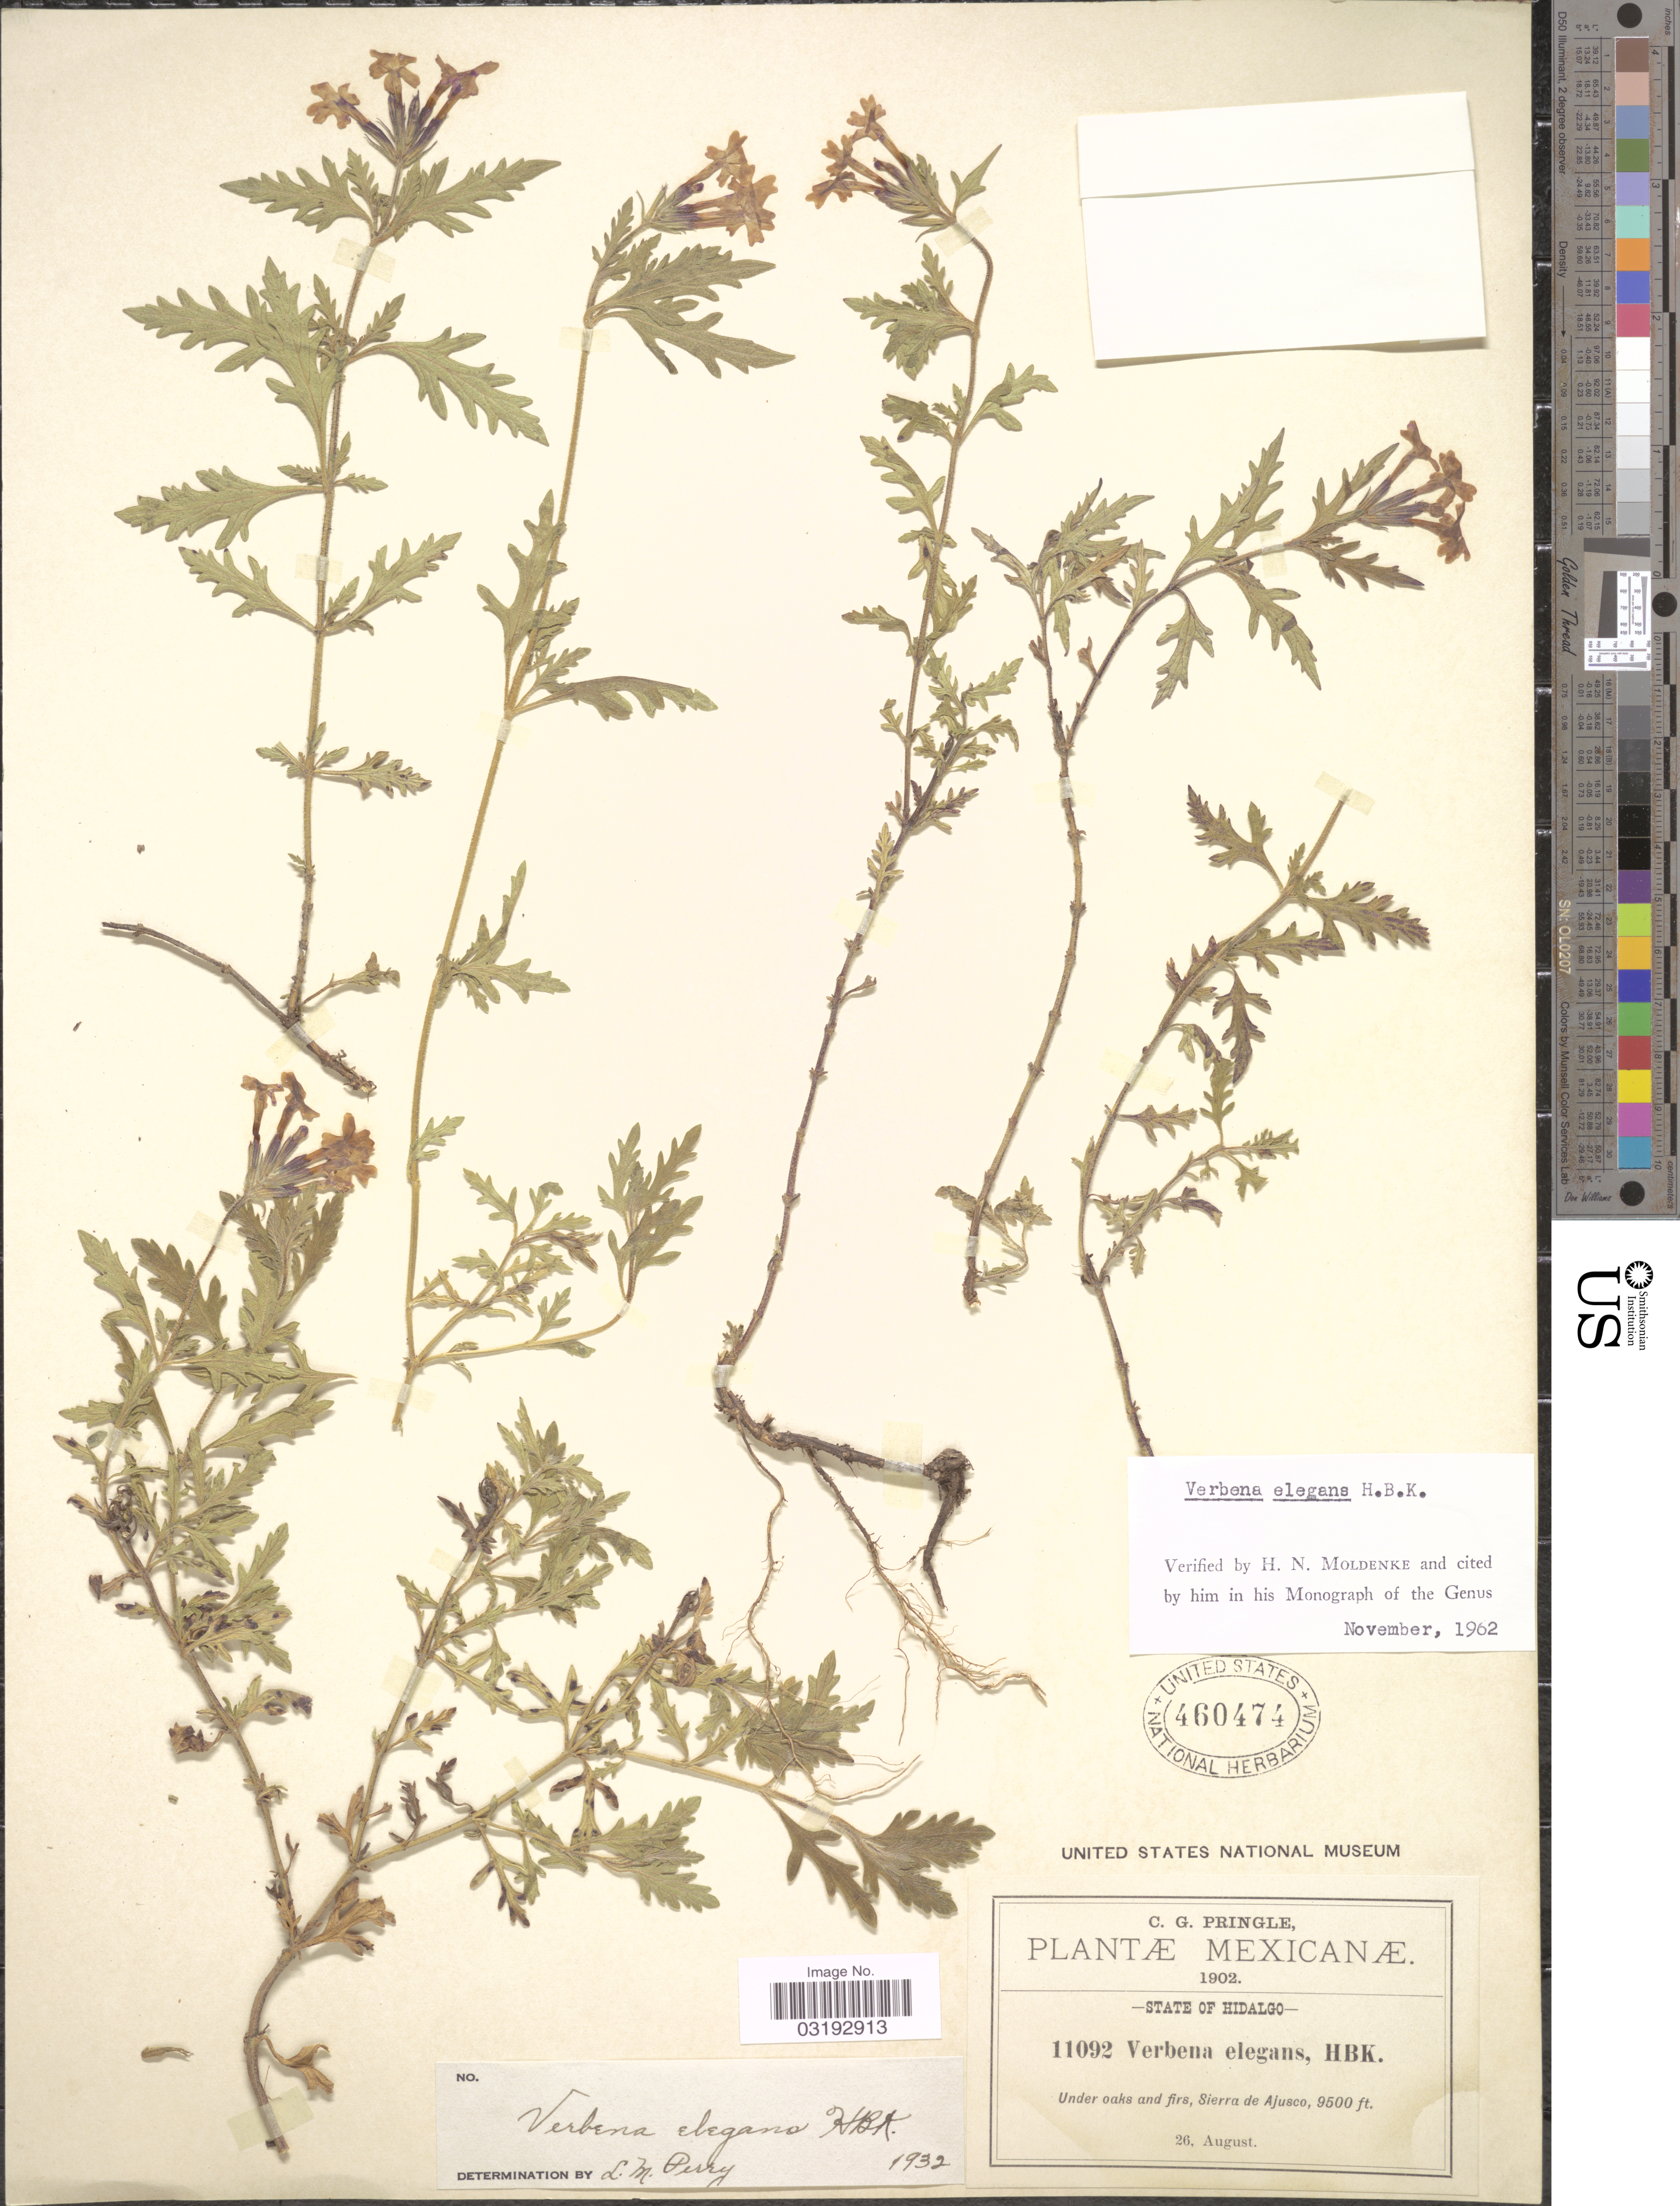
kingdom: Plantae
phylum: Tracheophyta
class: Magnoliopsida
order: Lamiales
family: Verbenaceae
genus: Verbena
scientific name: Verbena elegans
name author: Kunth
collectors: C. G. Pringle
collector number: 11092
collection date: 1902-08-26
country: Mexico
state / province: Hidalgo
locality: Under oaks and firs, Sierra de Ajusco.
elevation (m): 2896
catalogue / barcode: US 460474